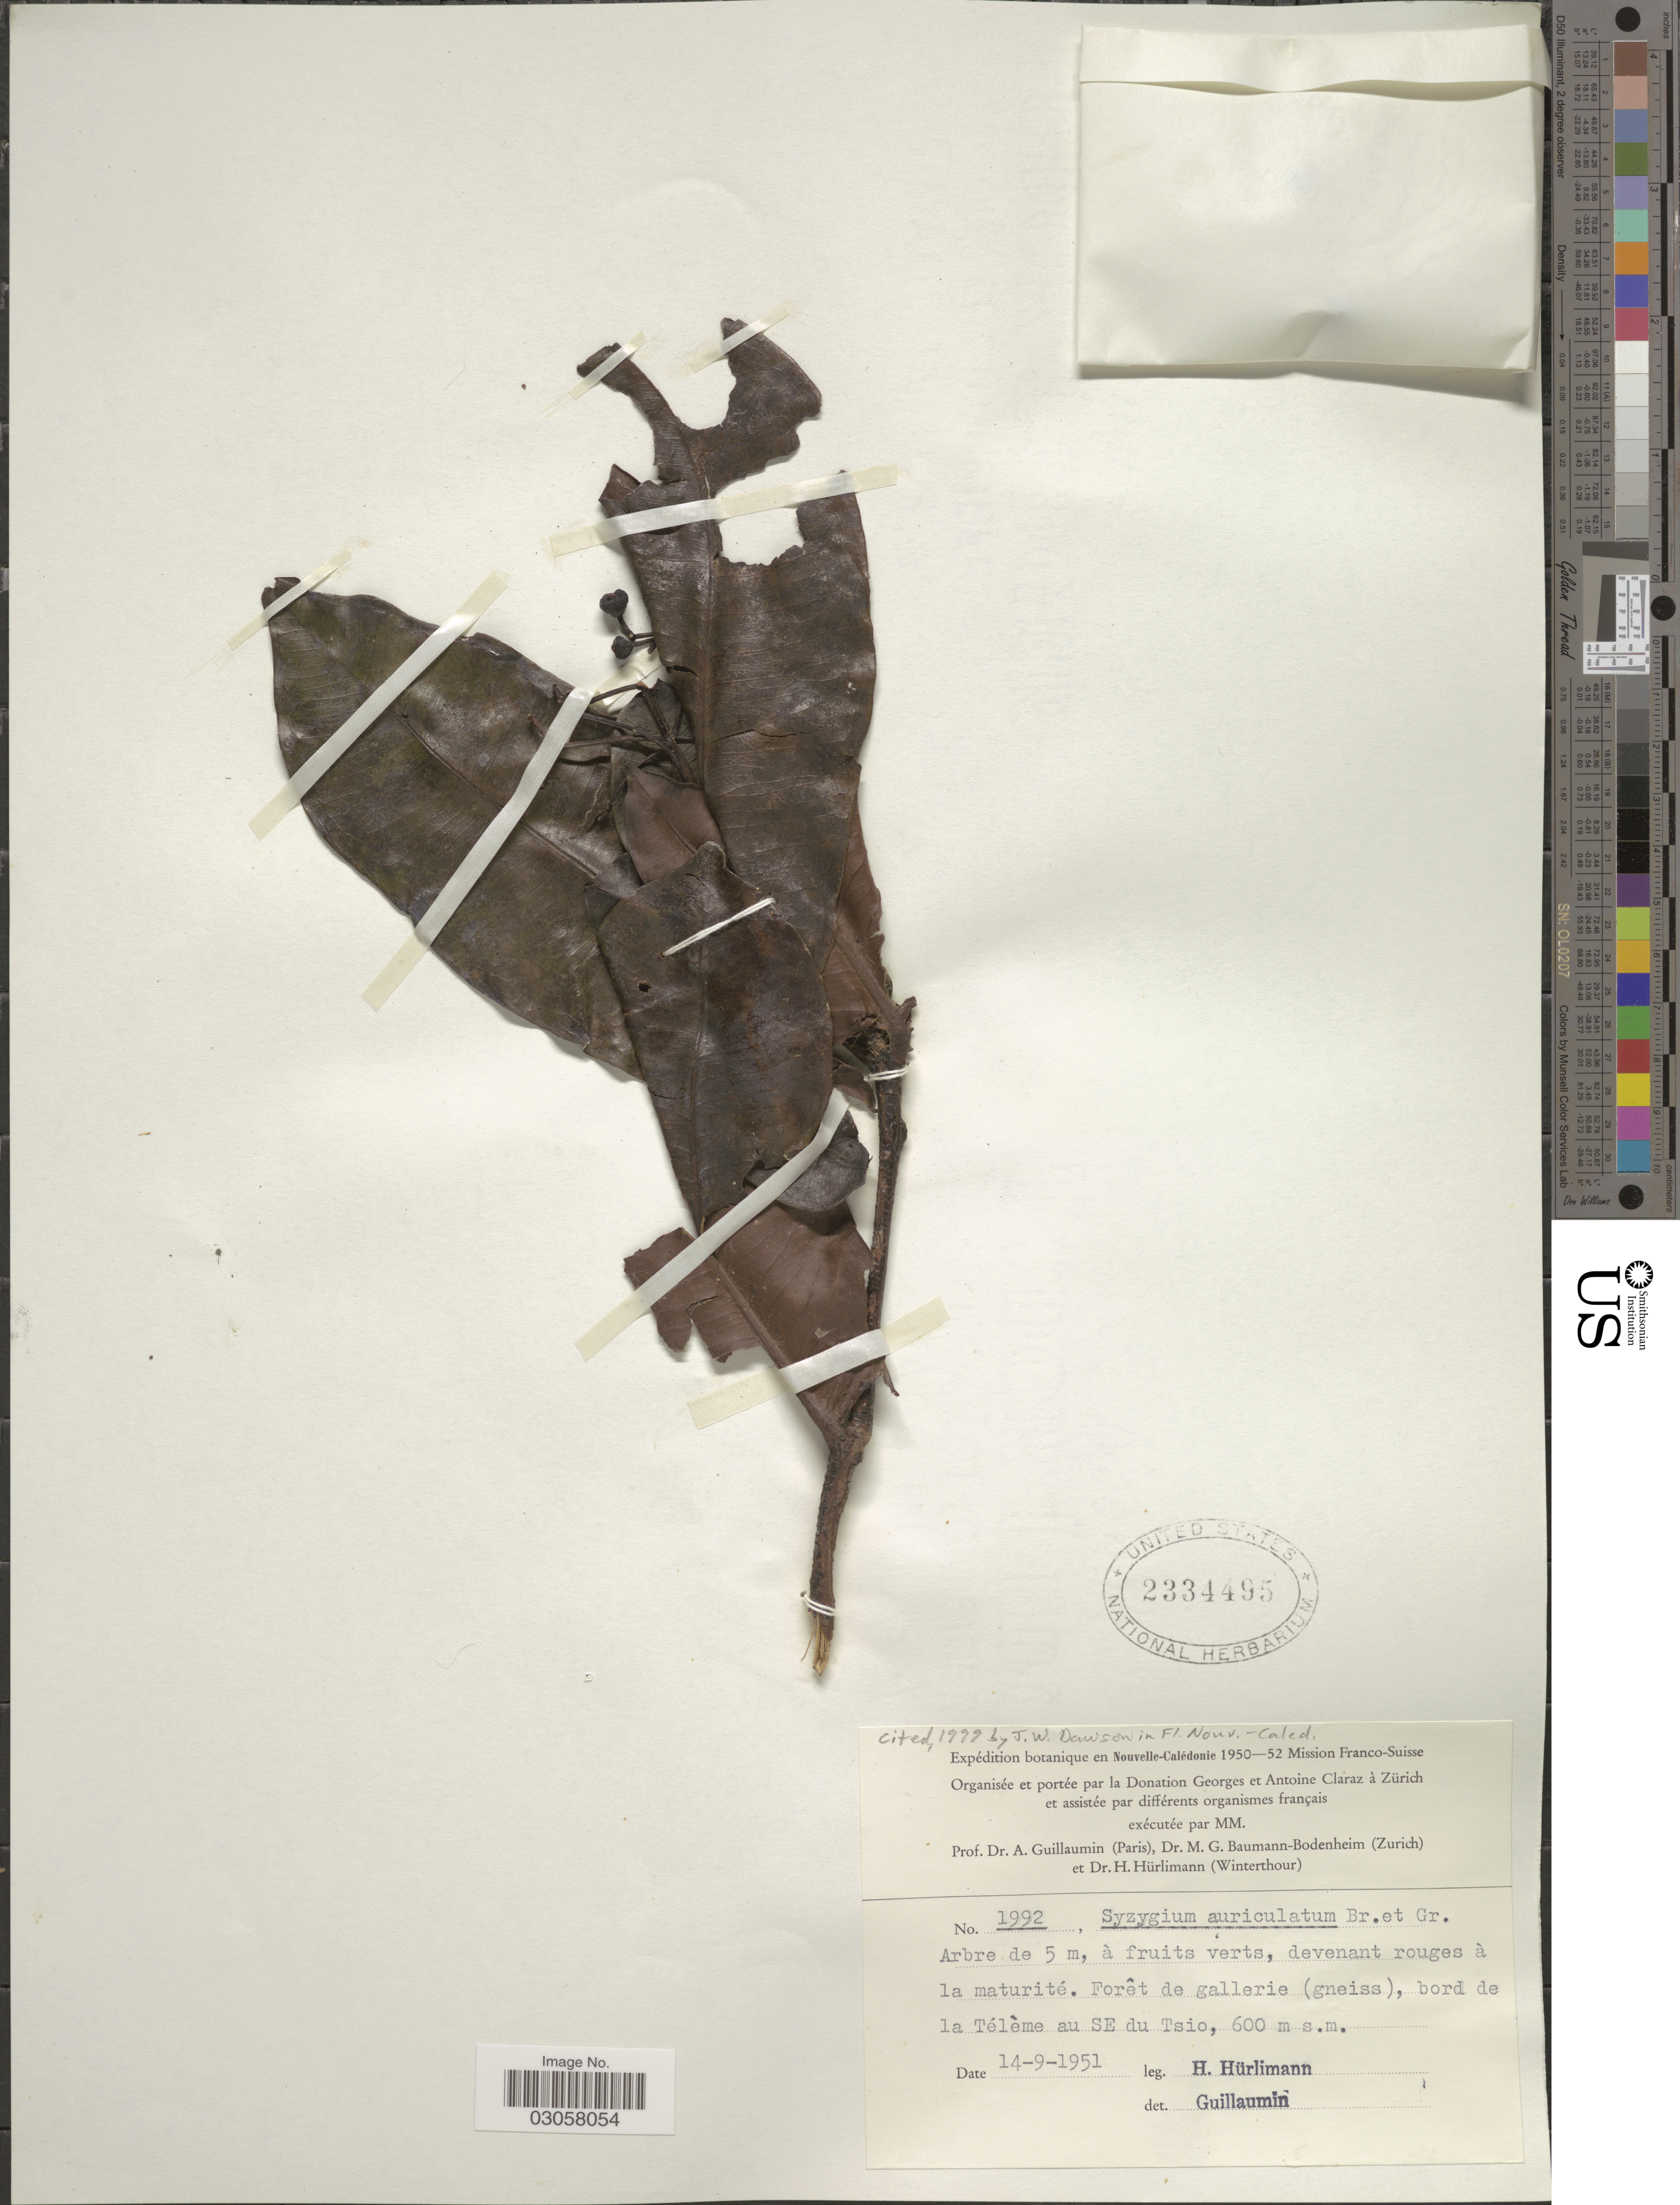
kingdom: Plantae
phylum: Tracheophyta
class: Magnoliopsida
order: Myrtales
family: Myrtaceae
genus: Syzygium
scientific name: Syzygium auriculatum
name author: Brongn. & Gris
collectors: H. Hürlimann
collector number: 1992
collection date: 1951-09-14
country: New Caledonia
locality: Bord de la Télème au SE du Tsio.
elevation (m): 600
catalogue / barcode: US 2334495